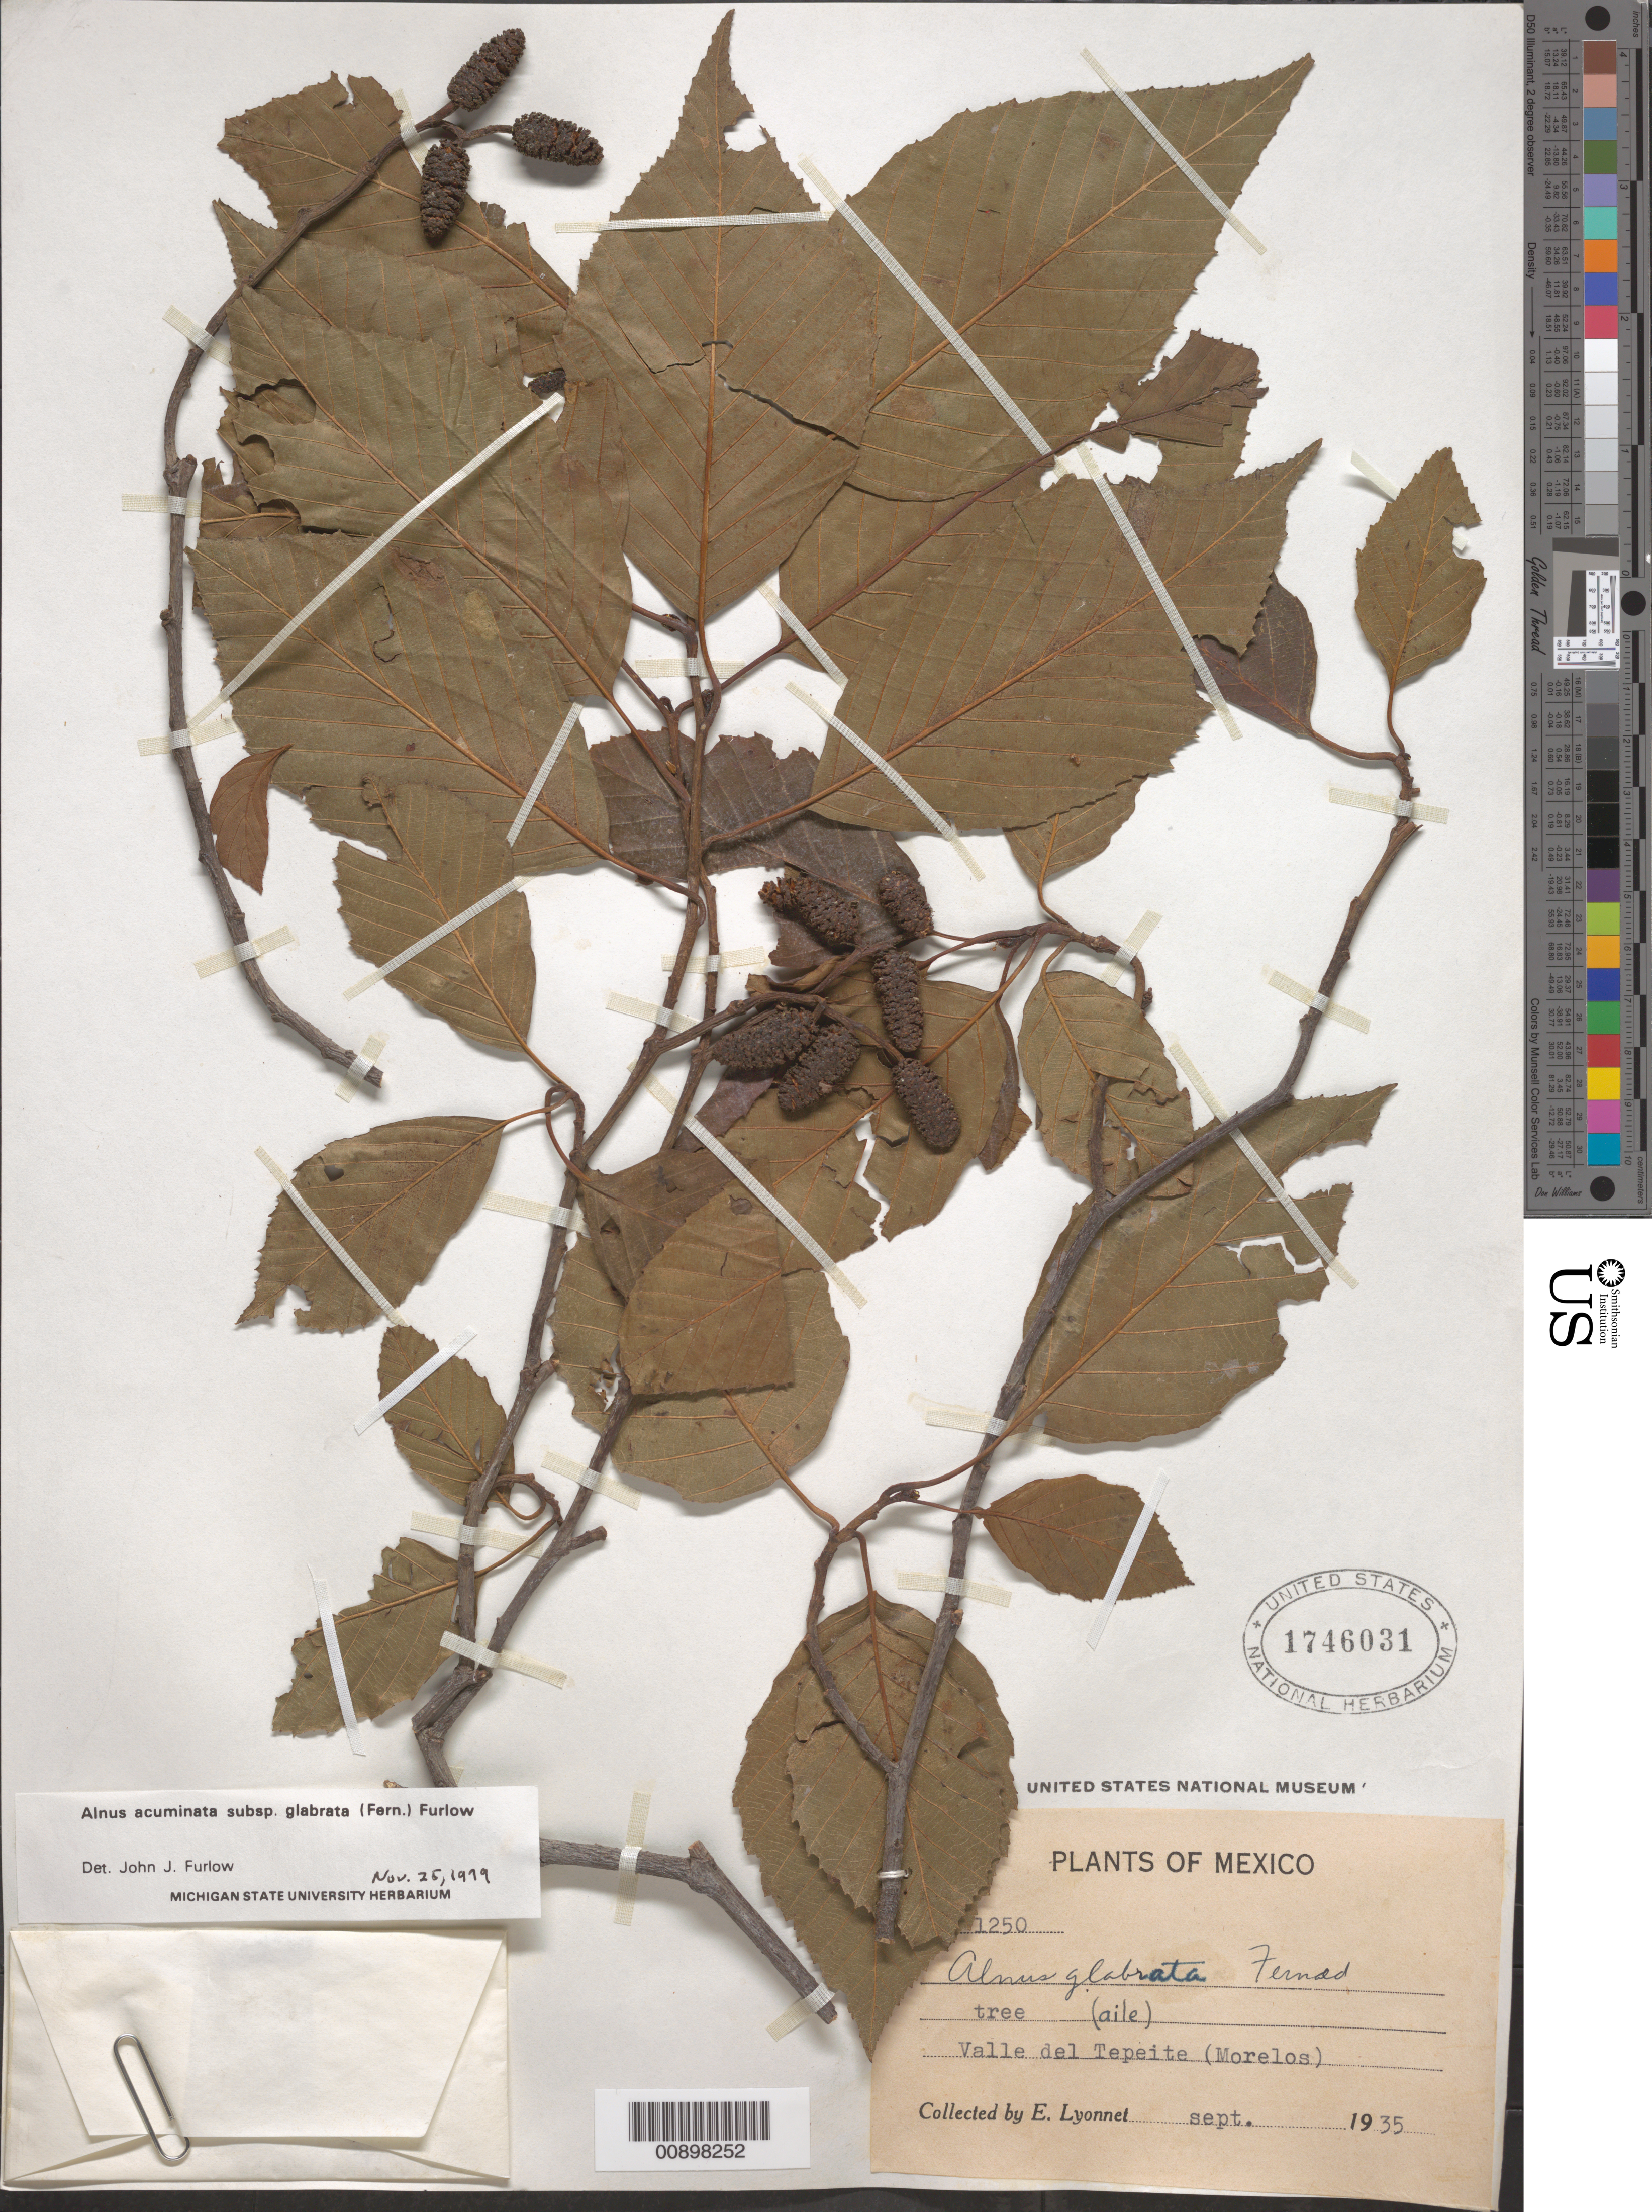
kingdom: Plantae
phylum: Tracheophyta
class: Magnoliopsida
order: Fagales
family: Betulaceae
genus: Alnus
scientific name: Alnus acuminata subsp. glabrata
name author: (Fernald) Furlow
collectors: Bro. E. Lyonnet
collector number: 1250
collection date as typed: Sep 1935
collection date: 1935-09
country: Mexico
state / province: Morelos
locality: Valle del Tepeite (Morelos).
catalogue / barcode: US 1746031